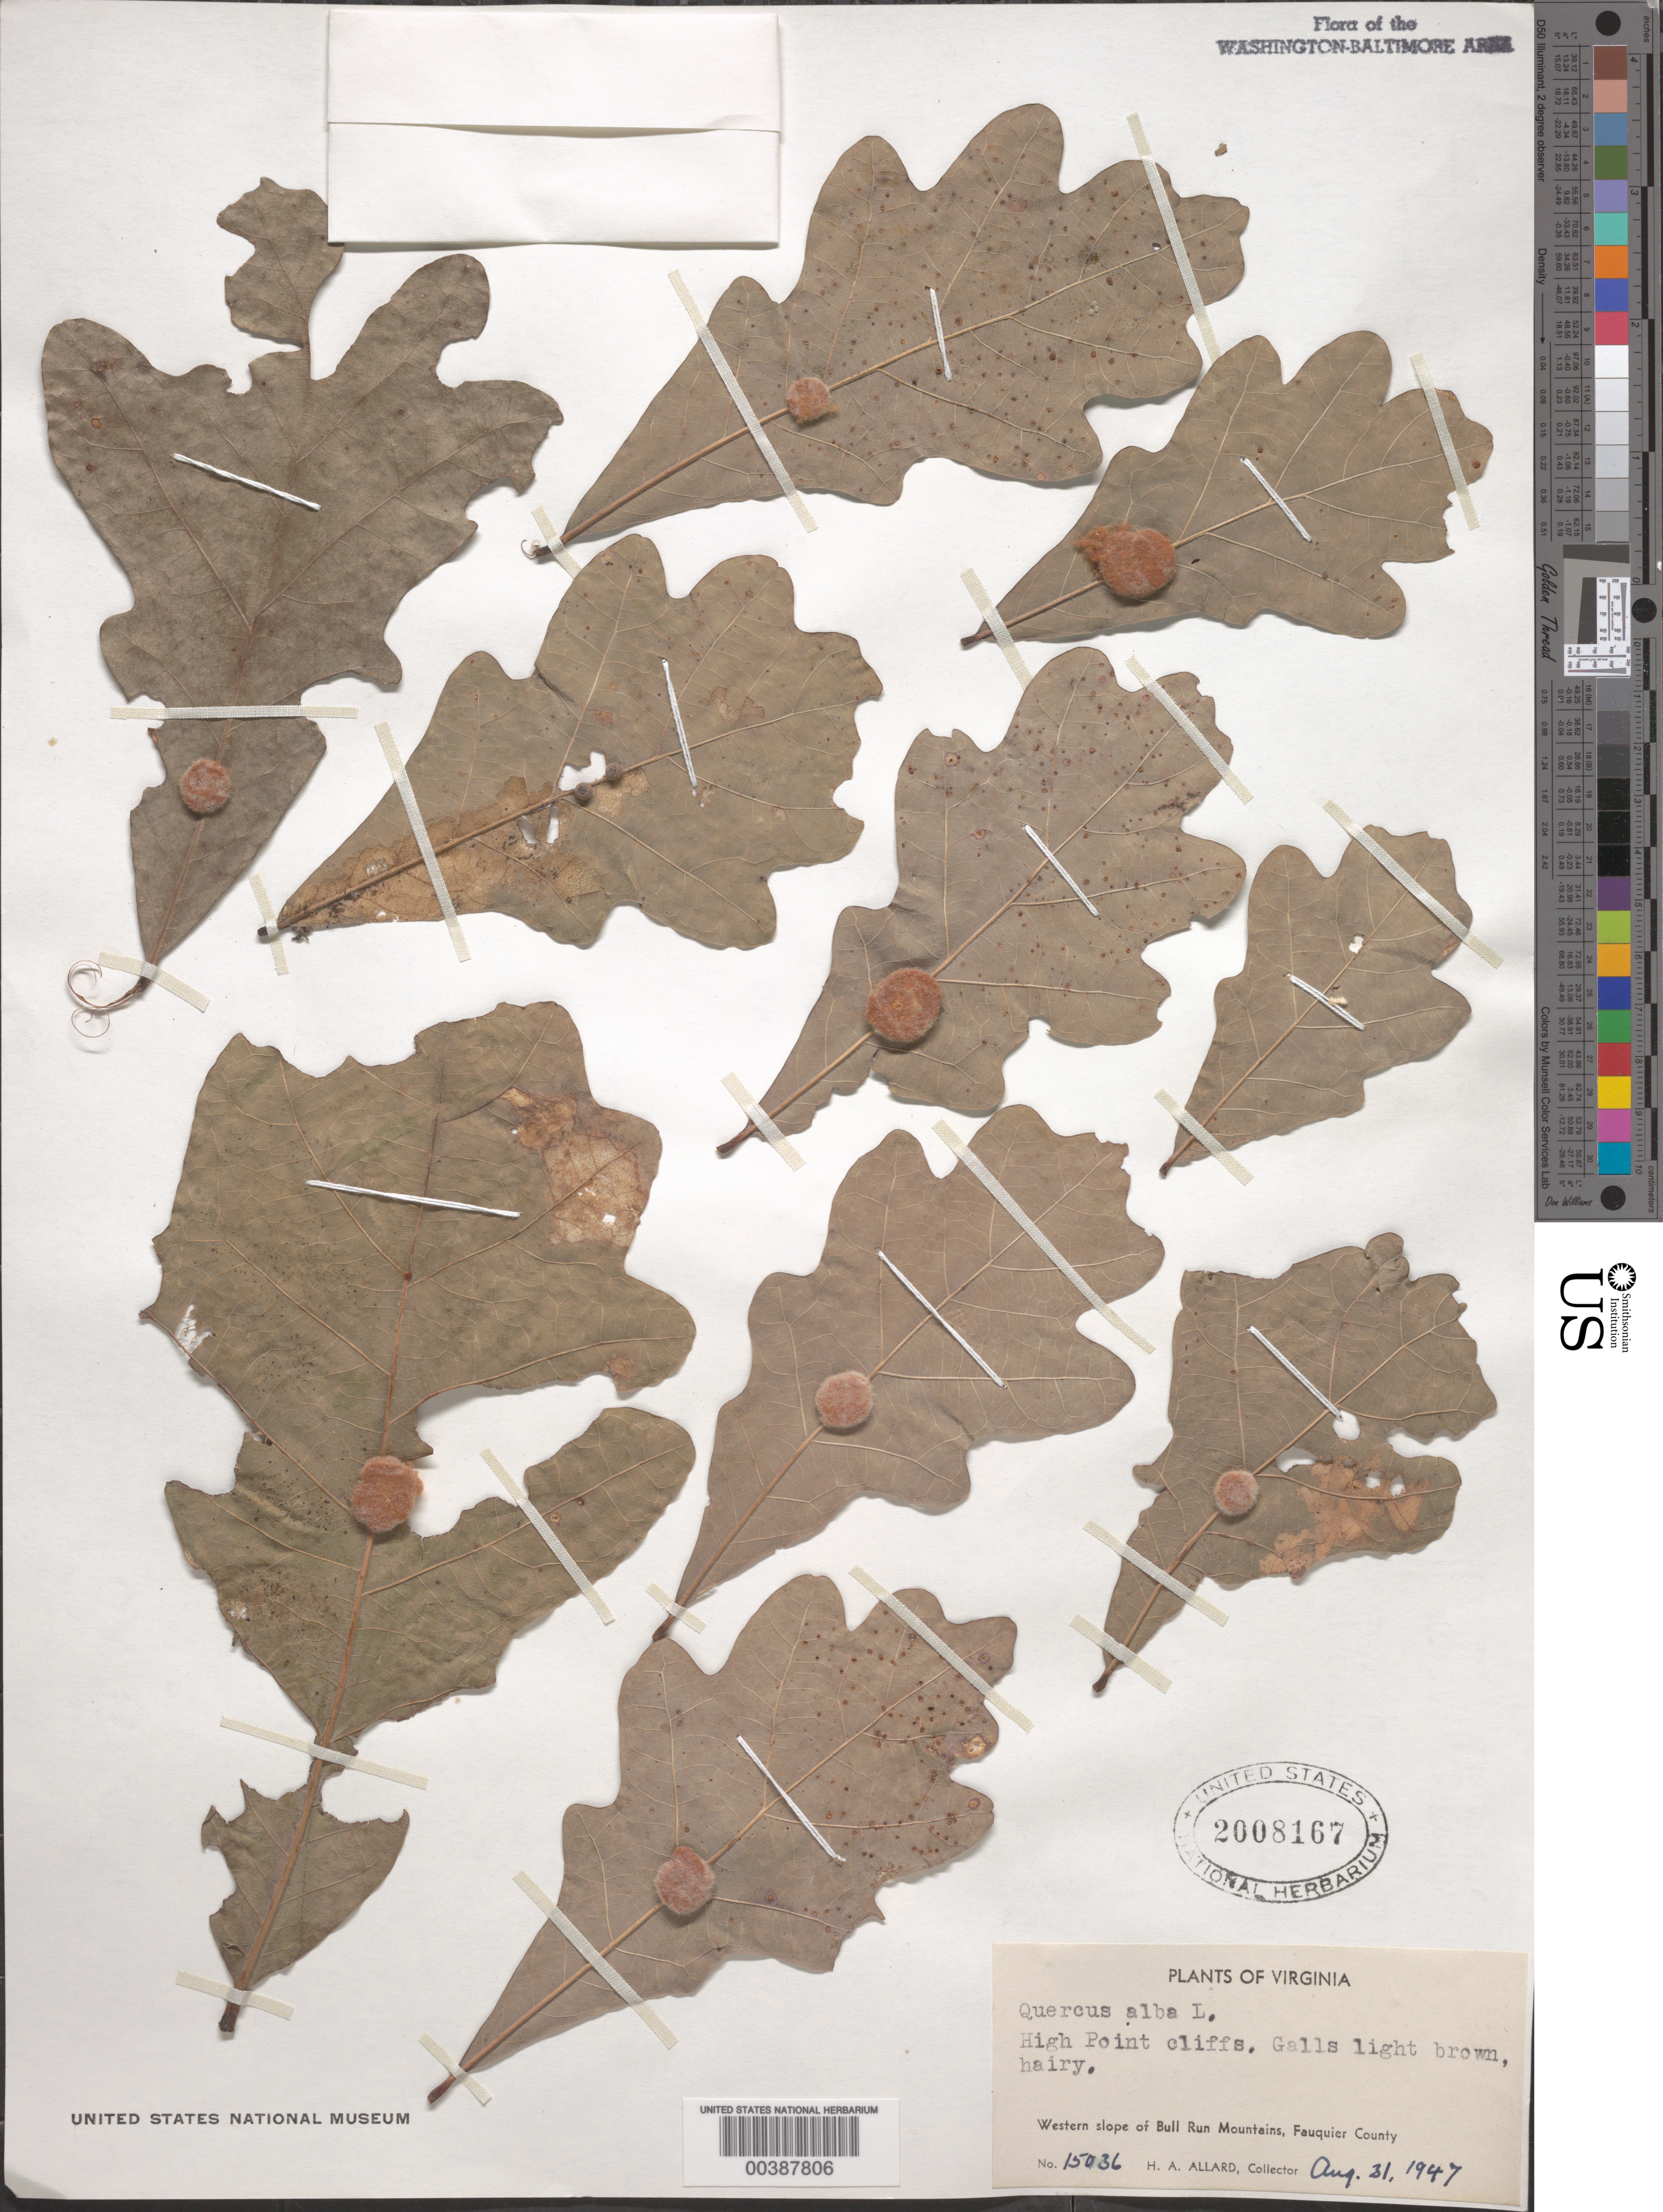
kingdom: Plantae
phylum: Tracheophyta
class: Magnoliopsida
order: Fagales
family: Fagaceae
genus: Quercus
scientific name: Quercus alba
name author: L.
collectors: H. A. Allard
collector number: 15036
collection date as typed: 31 Aug 1947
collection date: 1947-08-31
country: United States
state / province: Virginia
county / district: Fauquier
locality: High Point Cliffs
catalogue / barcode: US 2008167